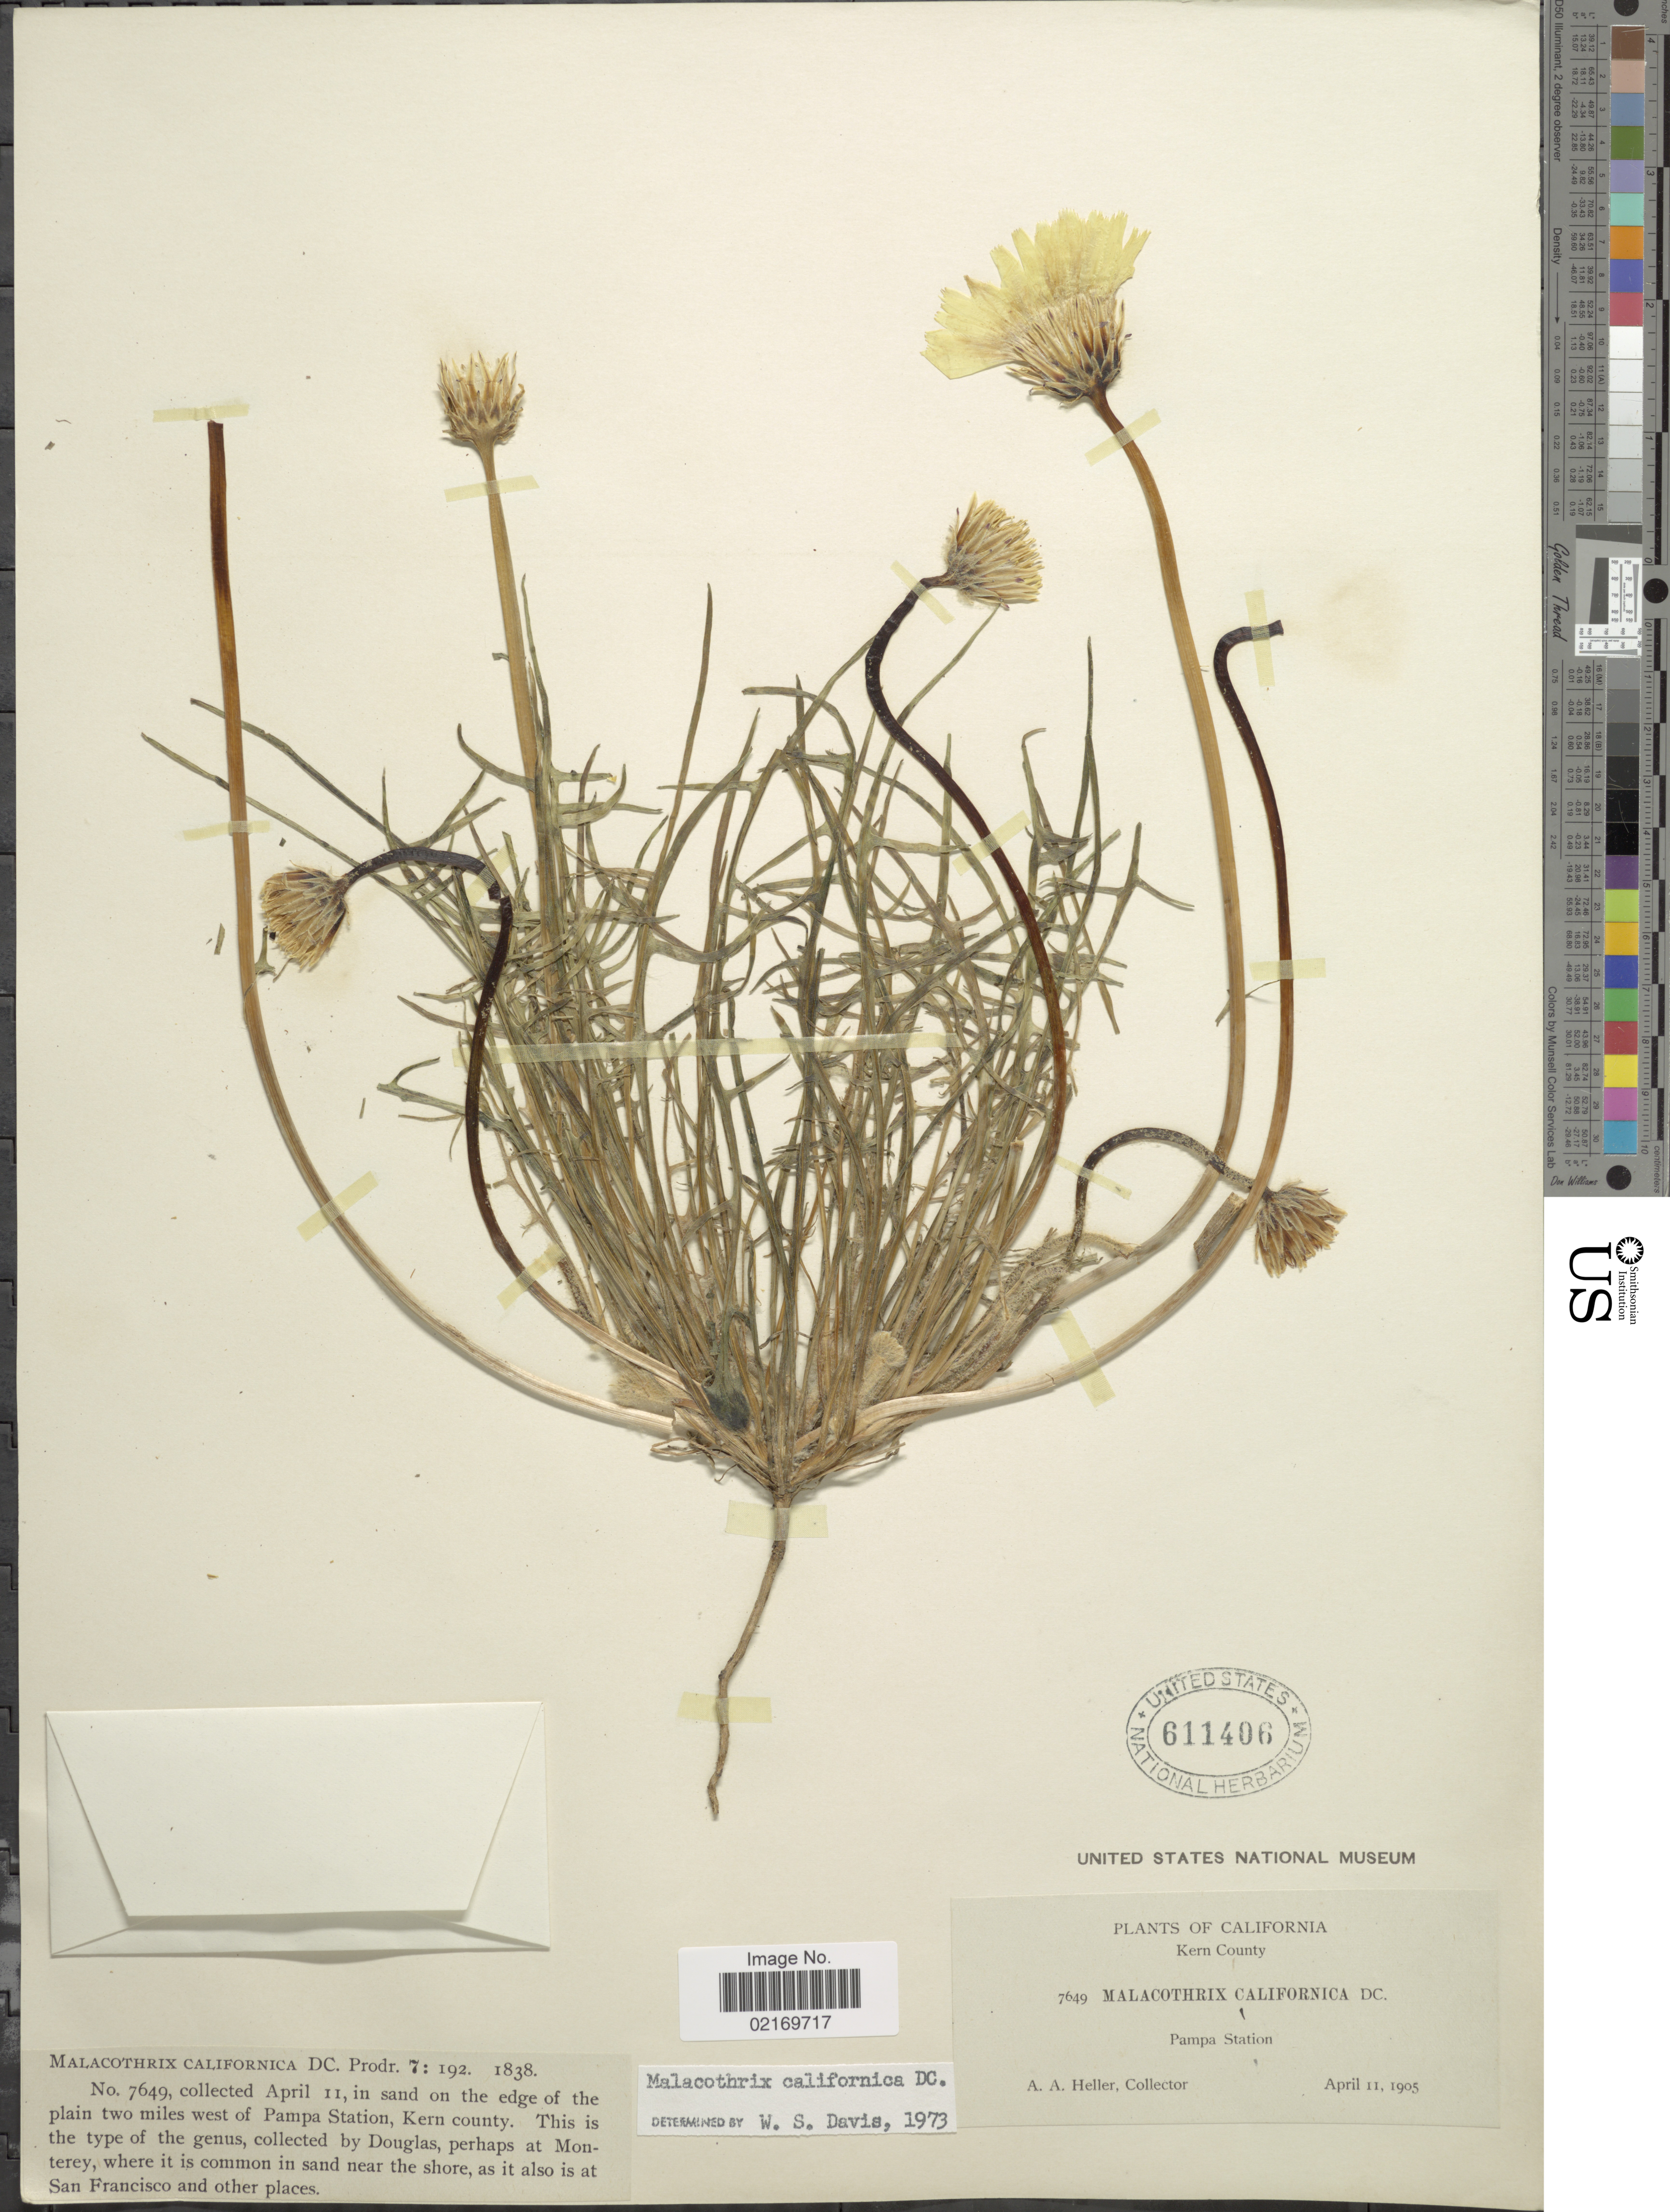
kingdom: Plantae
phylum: Tracheophyta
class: Magnoliopsida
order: Asterales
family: Asteraceae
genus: Malacothrix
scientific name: Malacothrix californica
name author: DC.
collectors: A. A. Heller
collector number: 7649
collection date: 1905-04-11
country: United States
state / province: California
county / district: Kern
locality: Kern County, Pampa Station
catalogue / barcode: US 611406